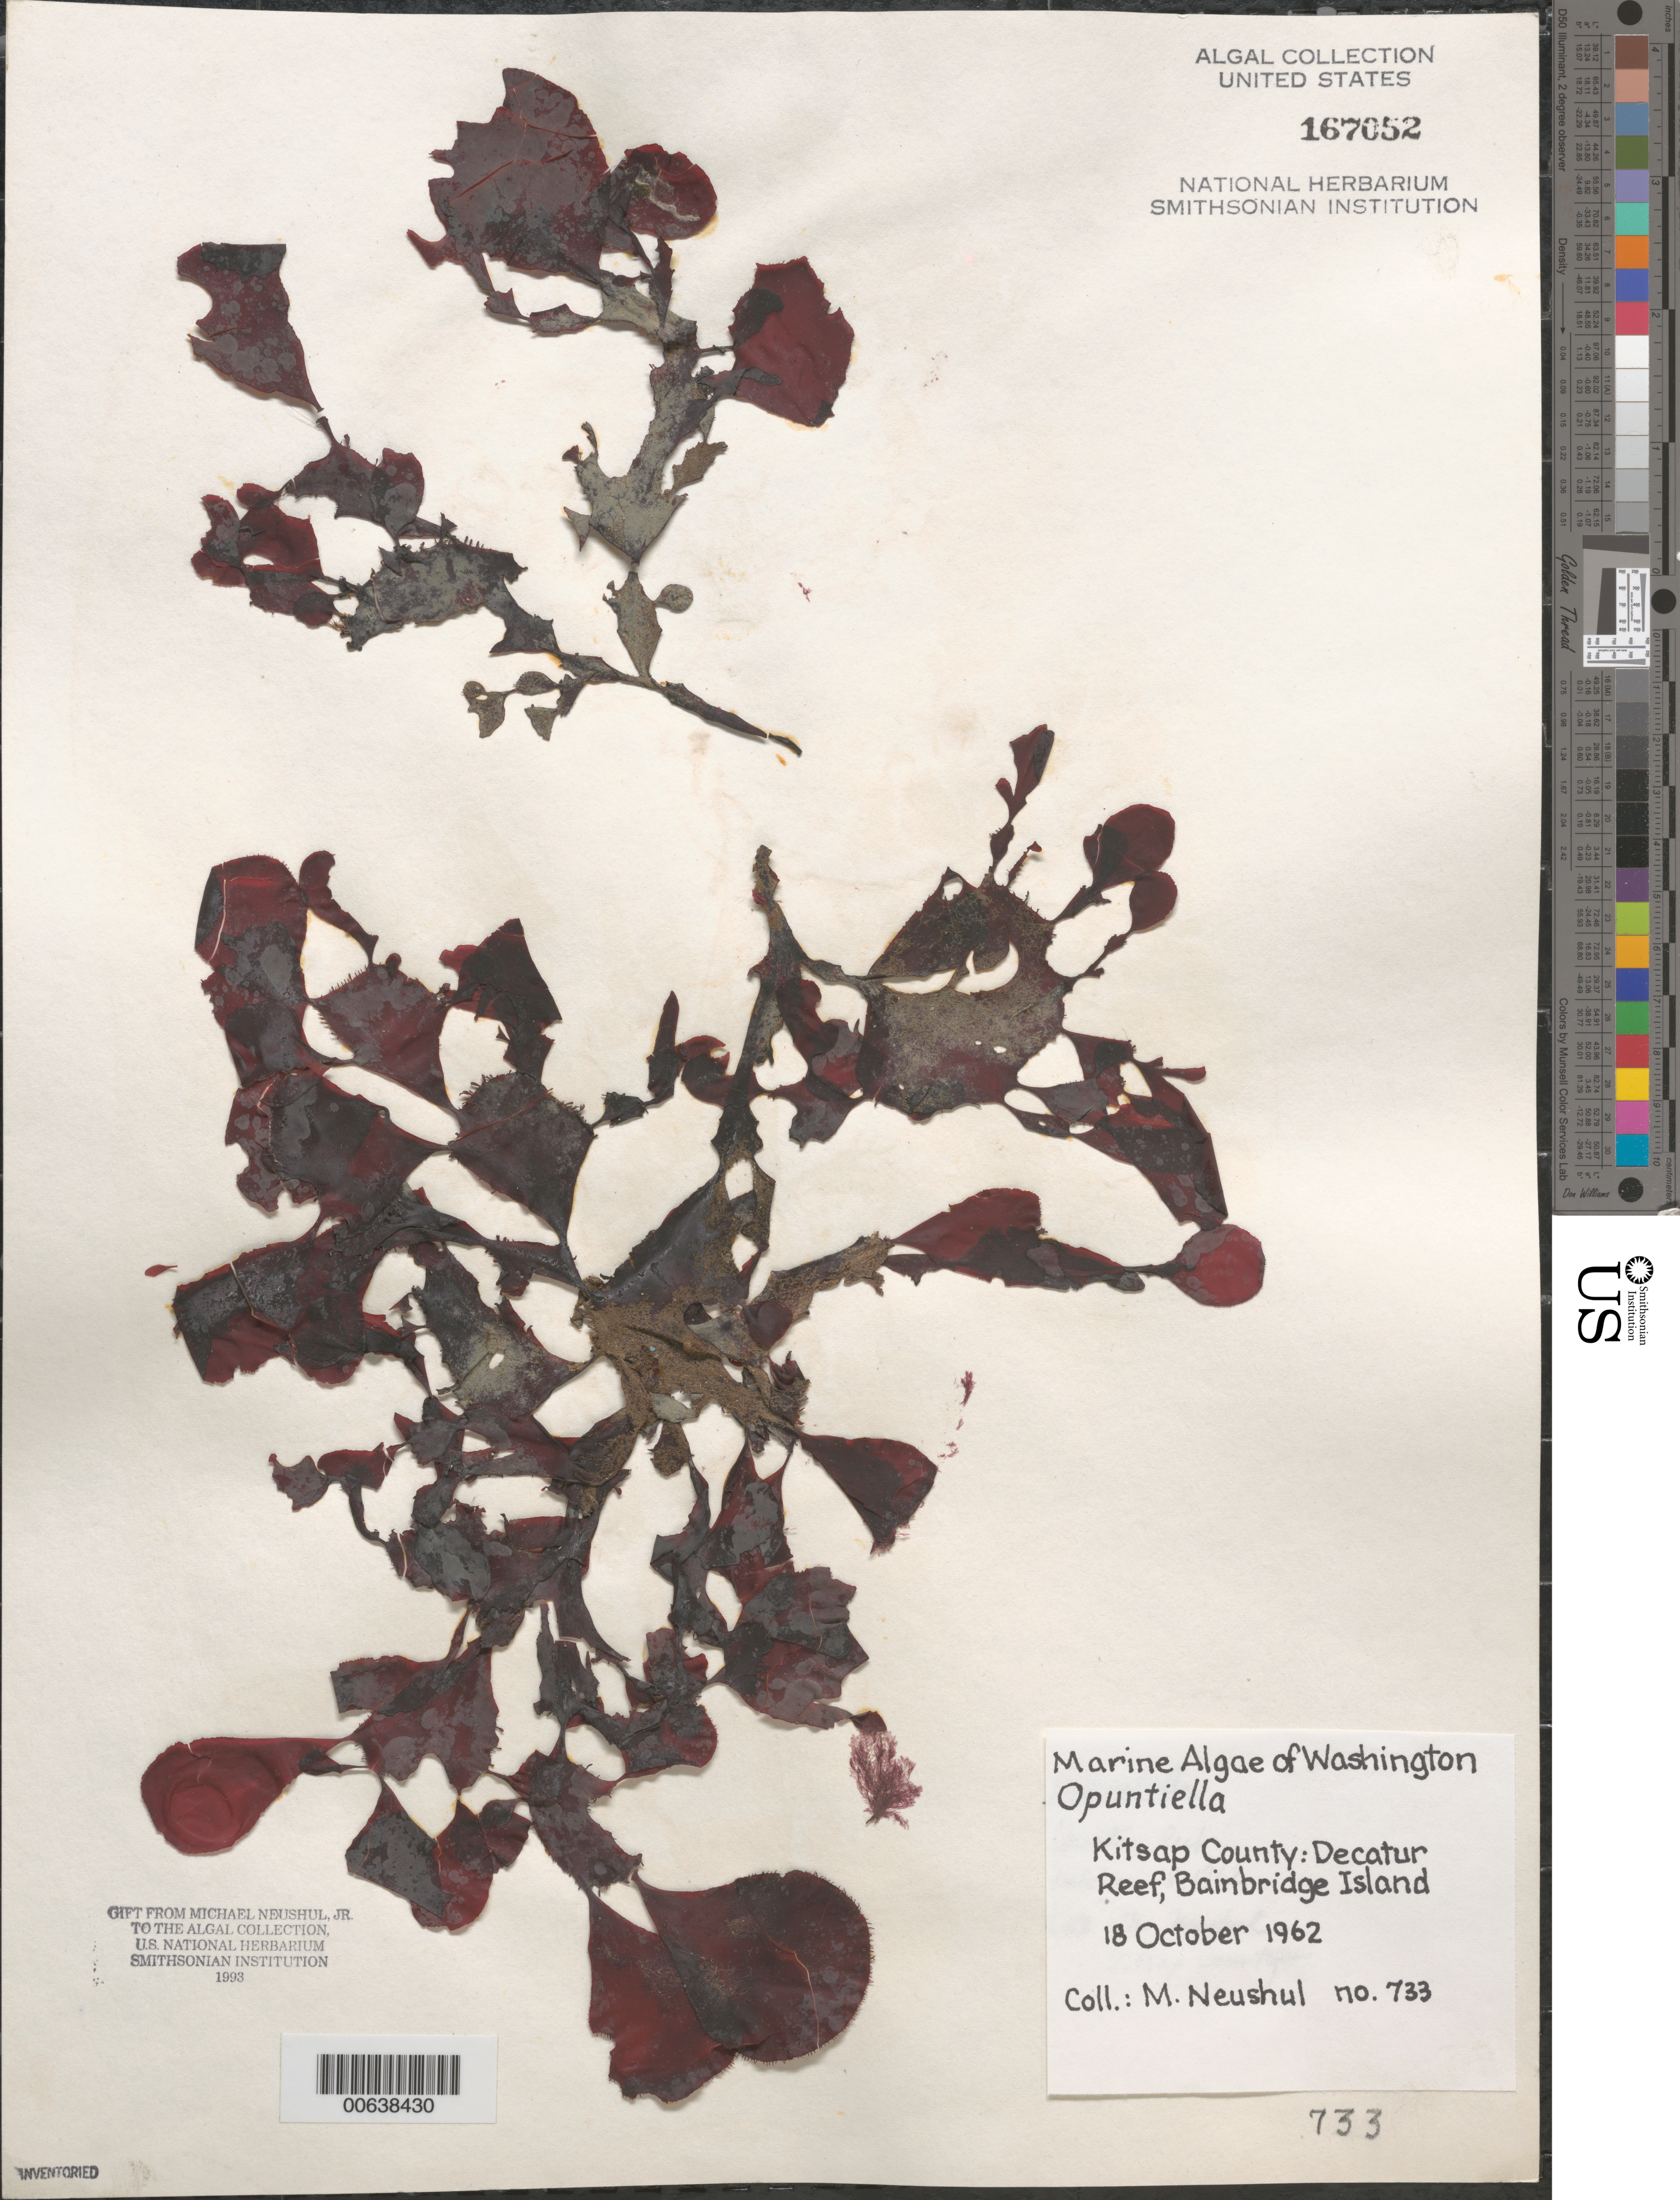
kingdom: Plantae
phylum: Rhodophyta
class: Florideophyceae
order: Gigartinales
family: Furcellariaceae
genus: Opuntiella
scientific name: Opuntiella sp.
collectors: M. Neushul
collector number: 733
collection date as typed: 18 Oct 1962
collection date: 1962-10-18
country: United States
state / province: Washington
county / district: Kitsap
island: Bainbridge Island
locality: Decatur Reef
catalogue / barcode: US 167052